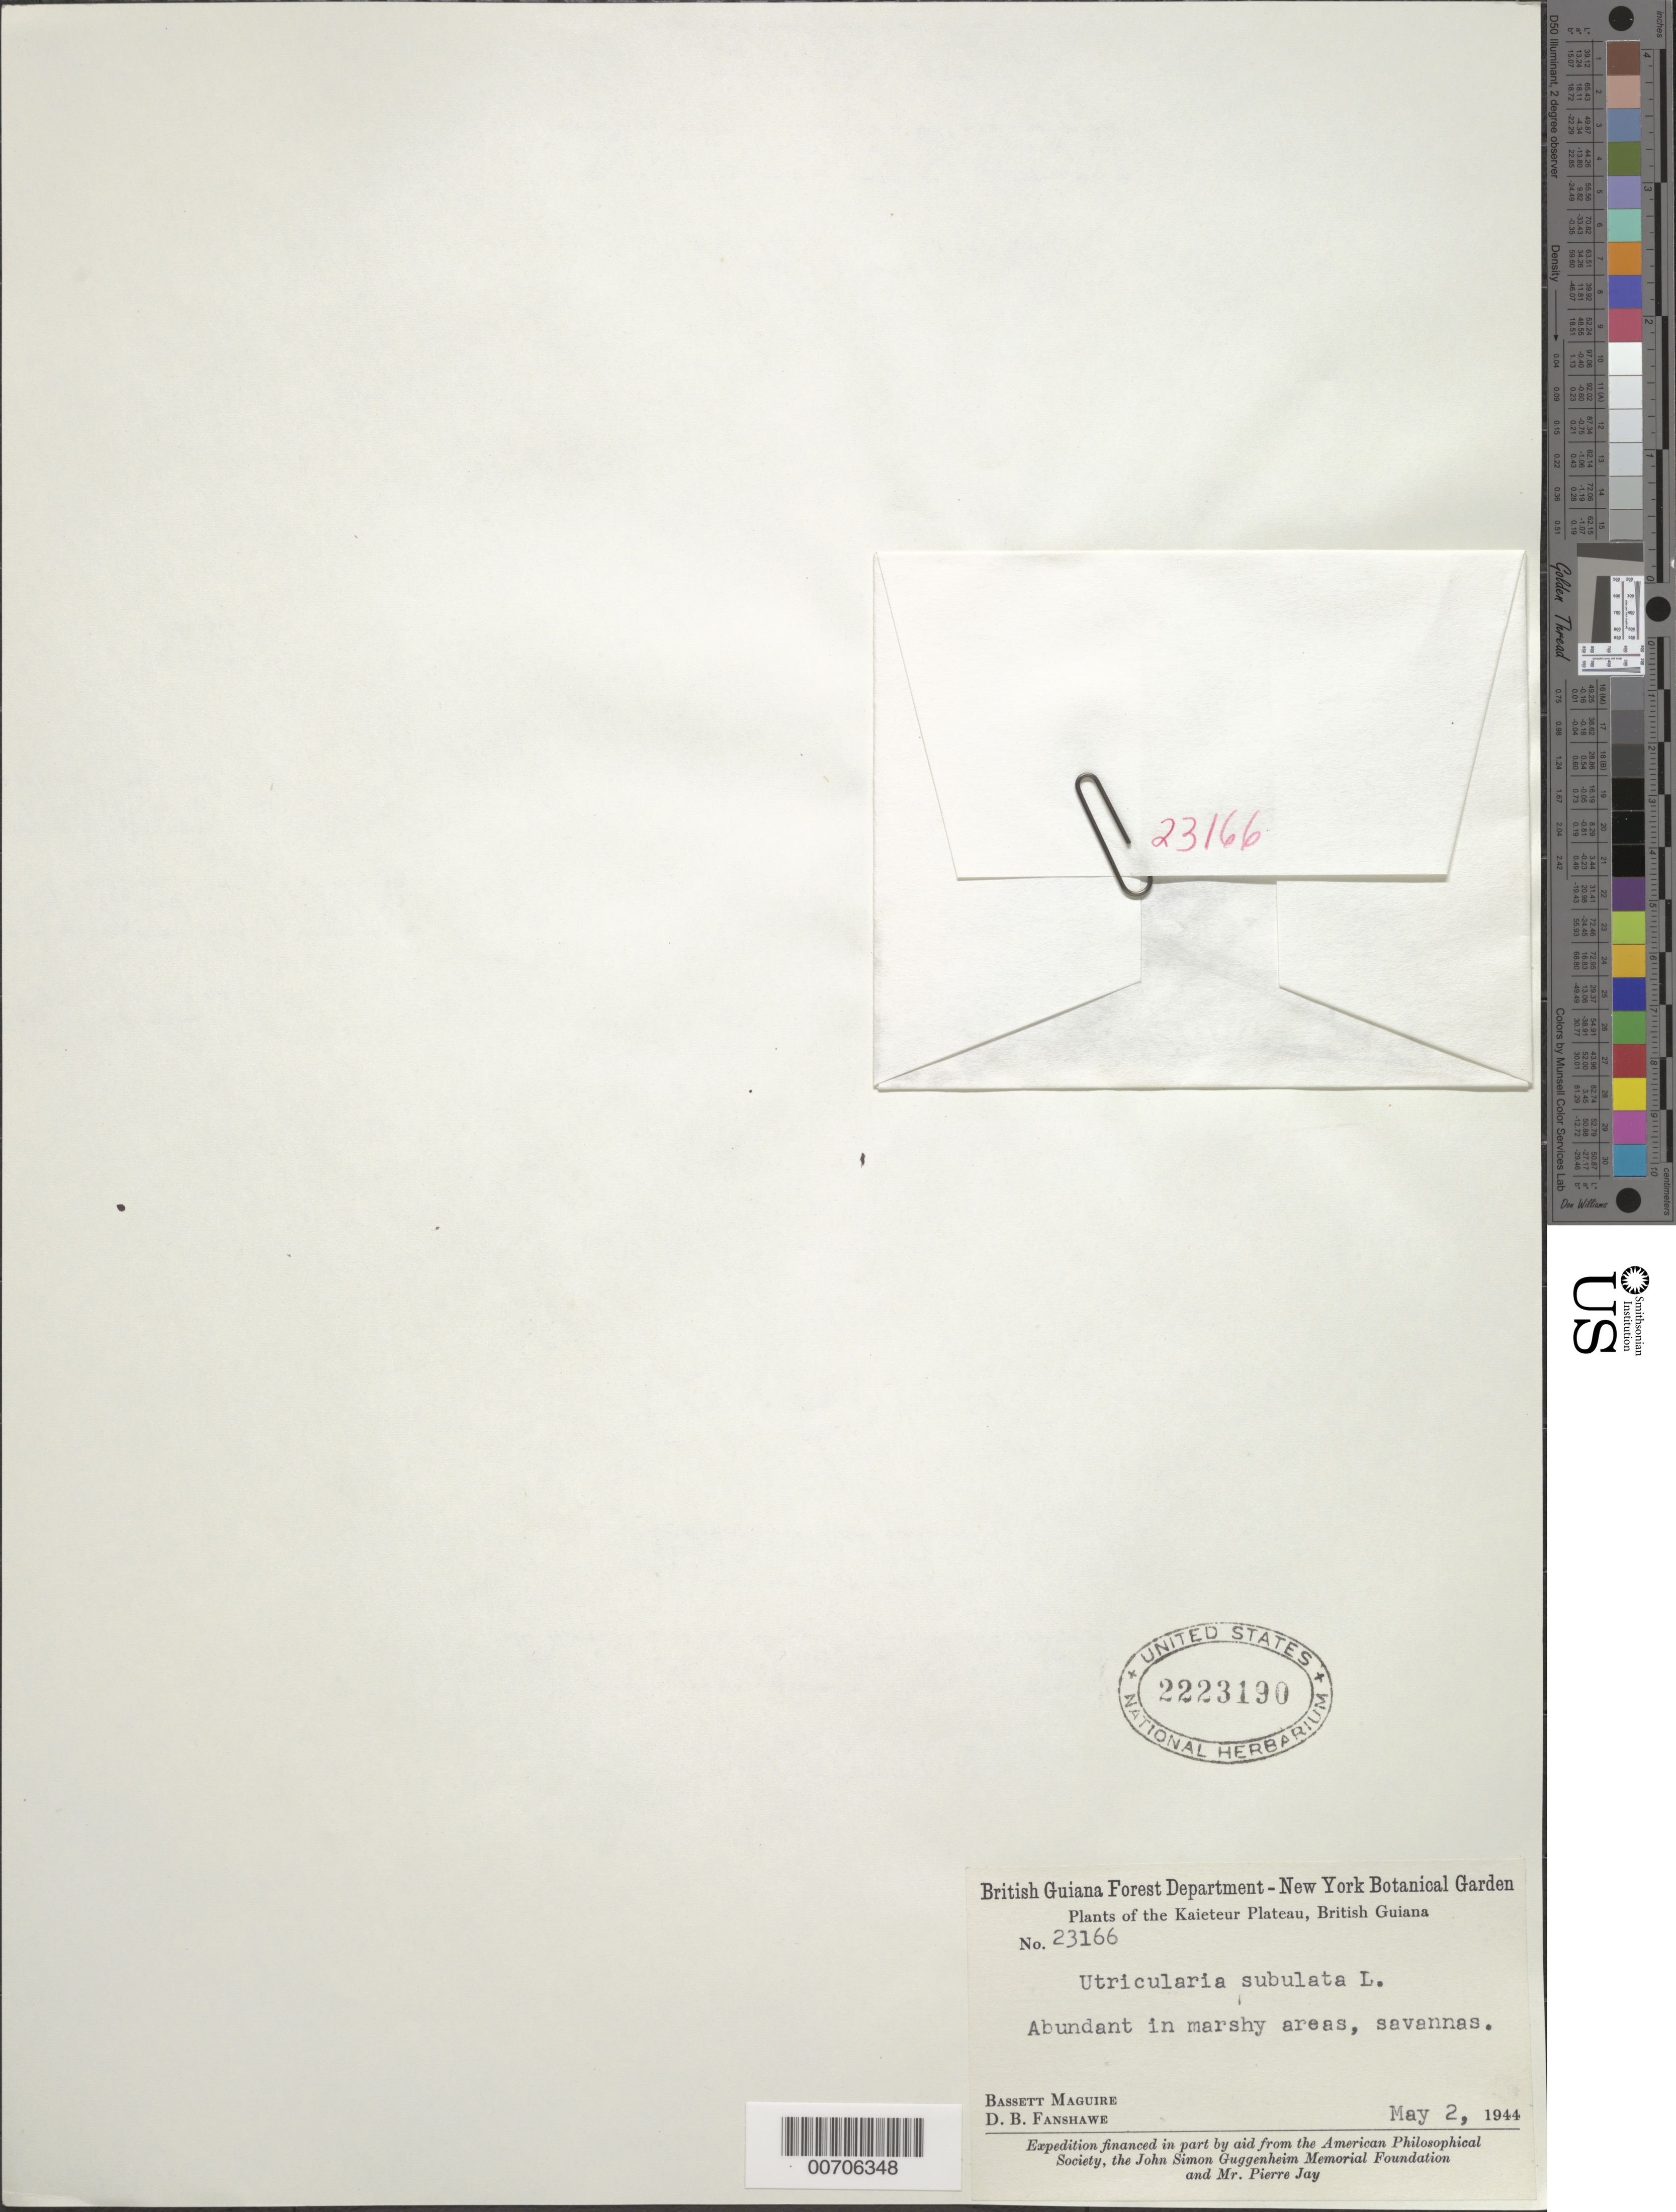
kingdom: Plantae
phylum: Tracheophyta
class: Magnoliopsida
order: Lamiales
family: Lentibulariaceae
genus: Utricularia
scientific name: Utricularia subulata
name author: L.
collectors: B. Maguire & D. B. Fanshawe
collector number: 23166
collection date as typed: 2-May-44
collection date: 1944-05-02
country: Guyana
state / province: Potaro-Siparuni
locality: Kaieteur Plateau, Potaro River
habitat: Marshy areas, savannas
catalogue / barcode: US 2223190